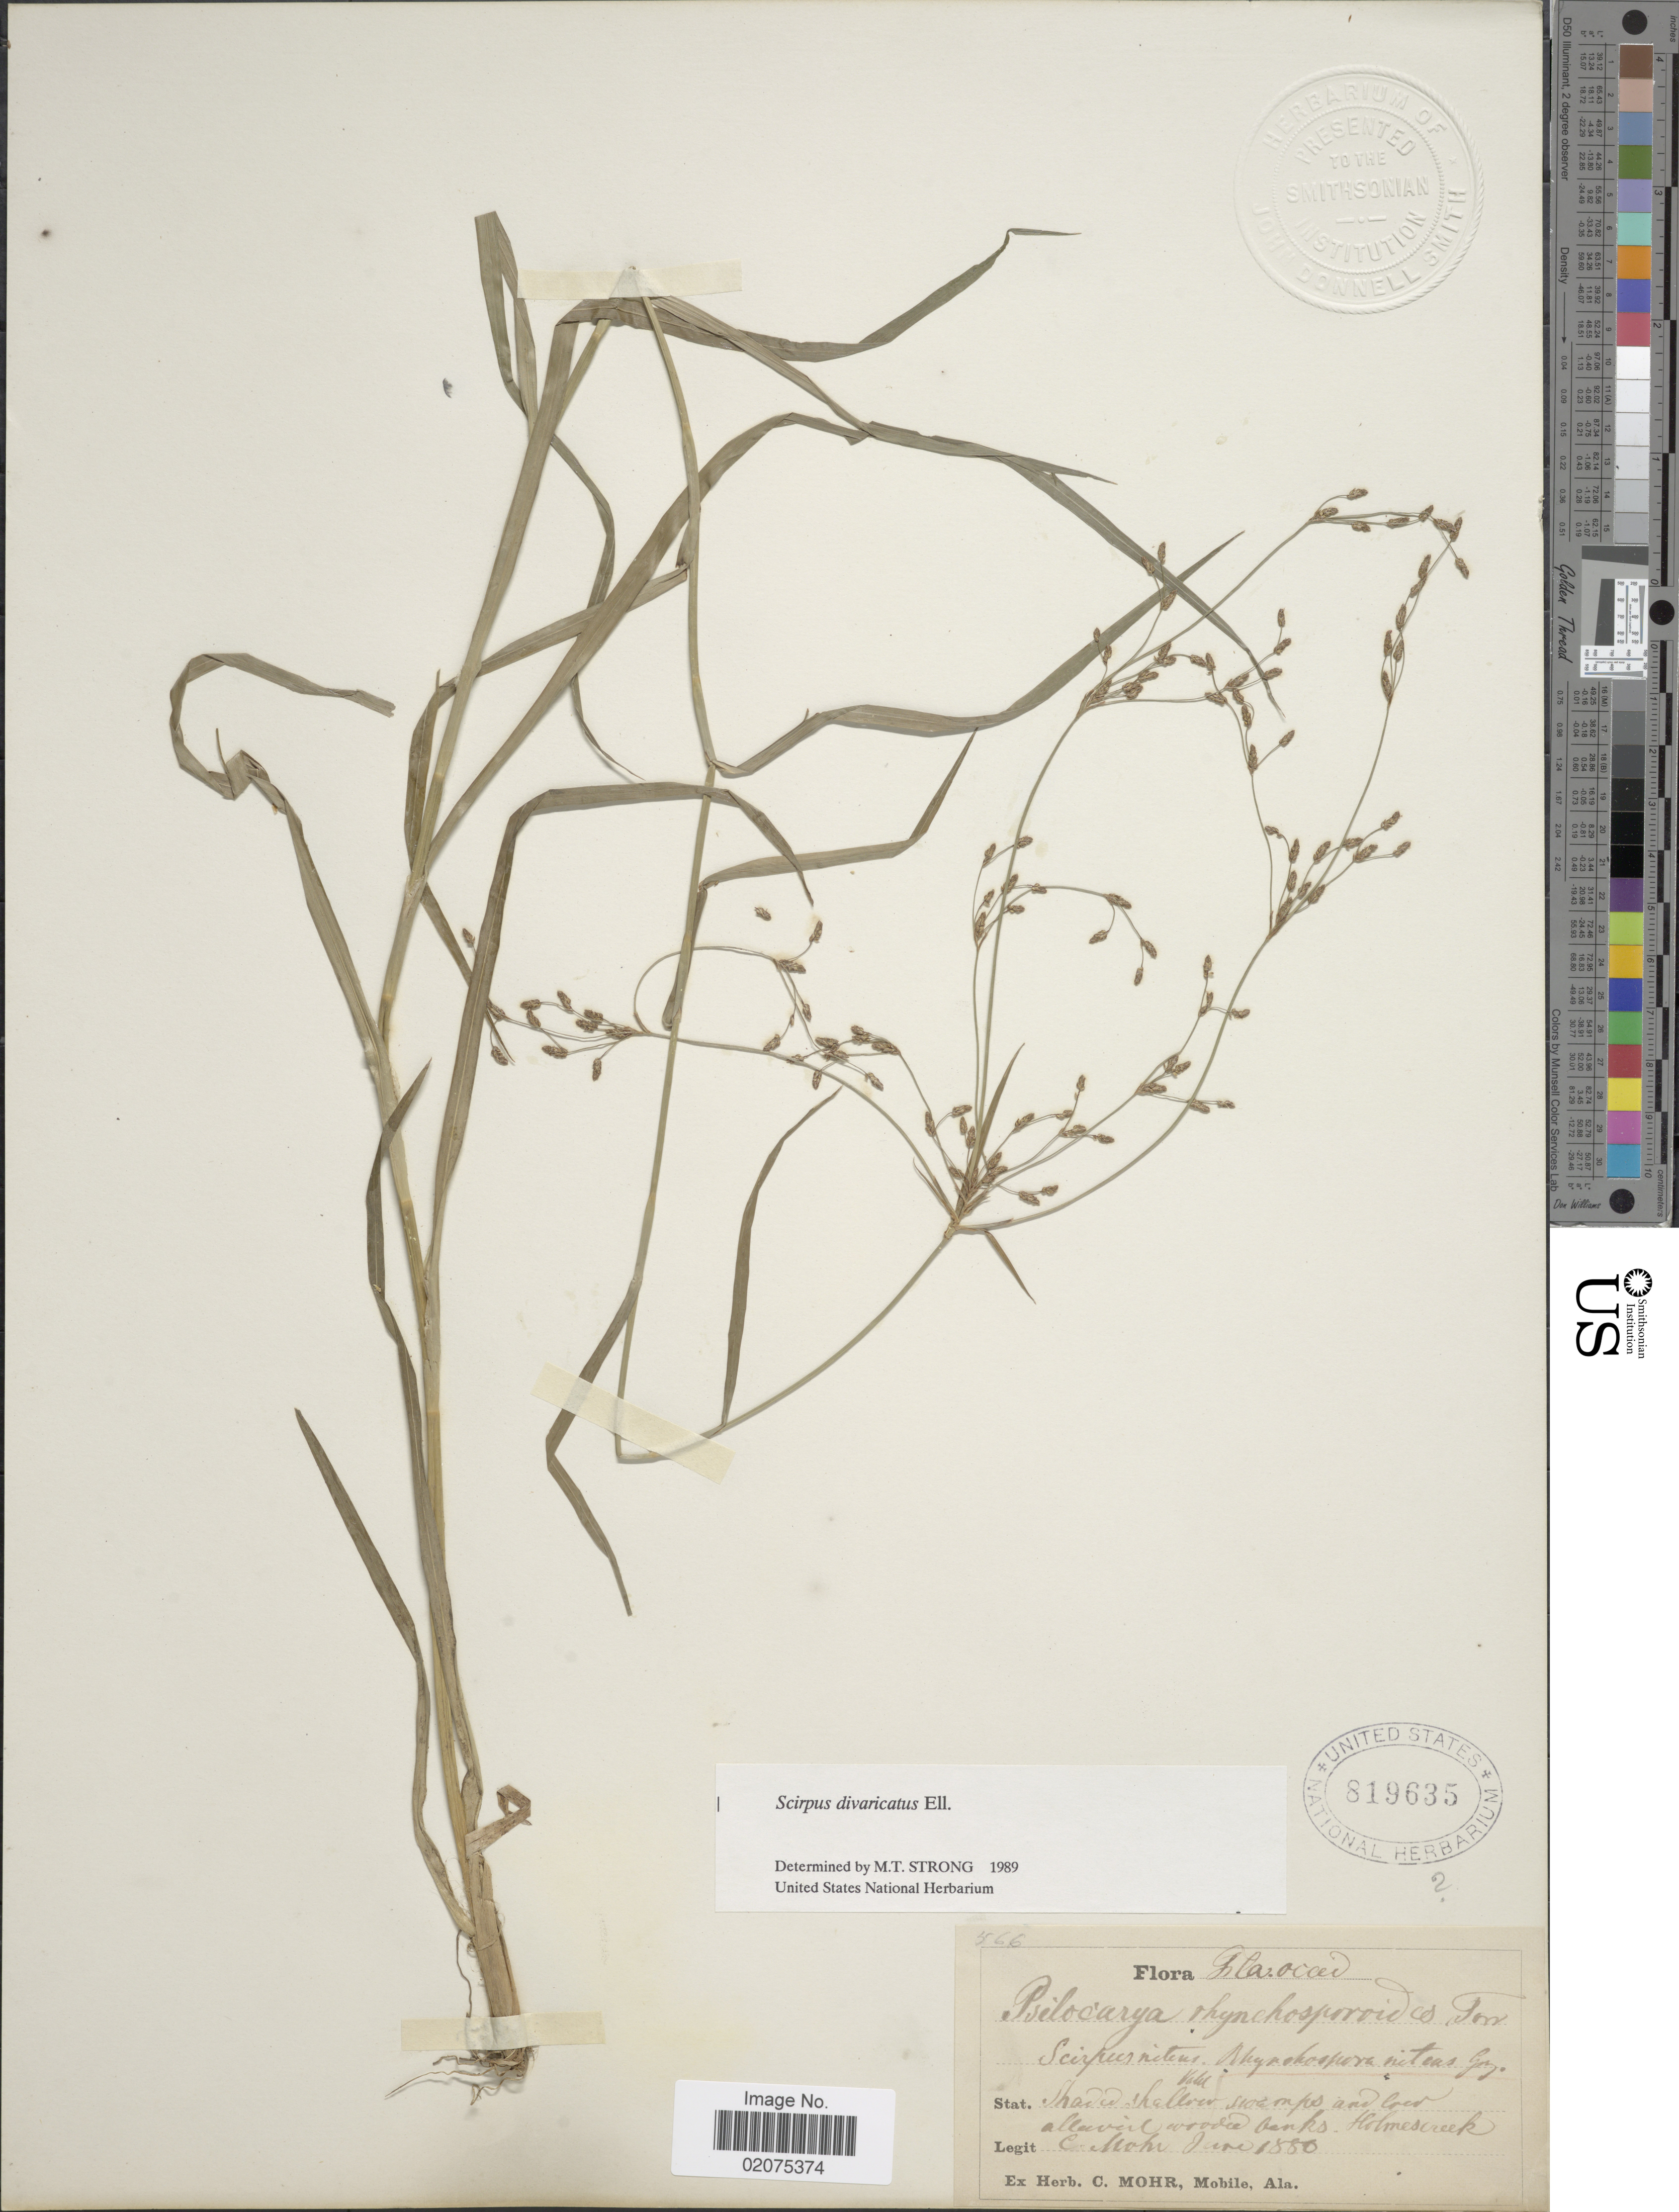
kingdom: Plantae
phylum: Tracheophyta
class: Liliopsida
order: Poales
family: Cyperaceae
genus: Scirpus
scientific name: Scirpus divaricatus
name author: Elliott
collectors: C. T. Mohr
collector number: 566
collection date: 1880-06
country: United States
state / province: Florida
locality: Holmes Creek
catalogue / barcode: US 819635